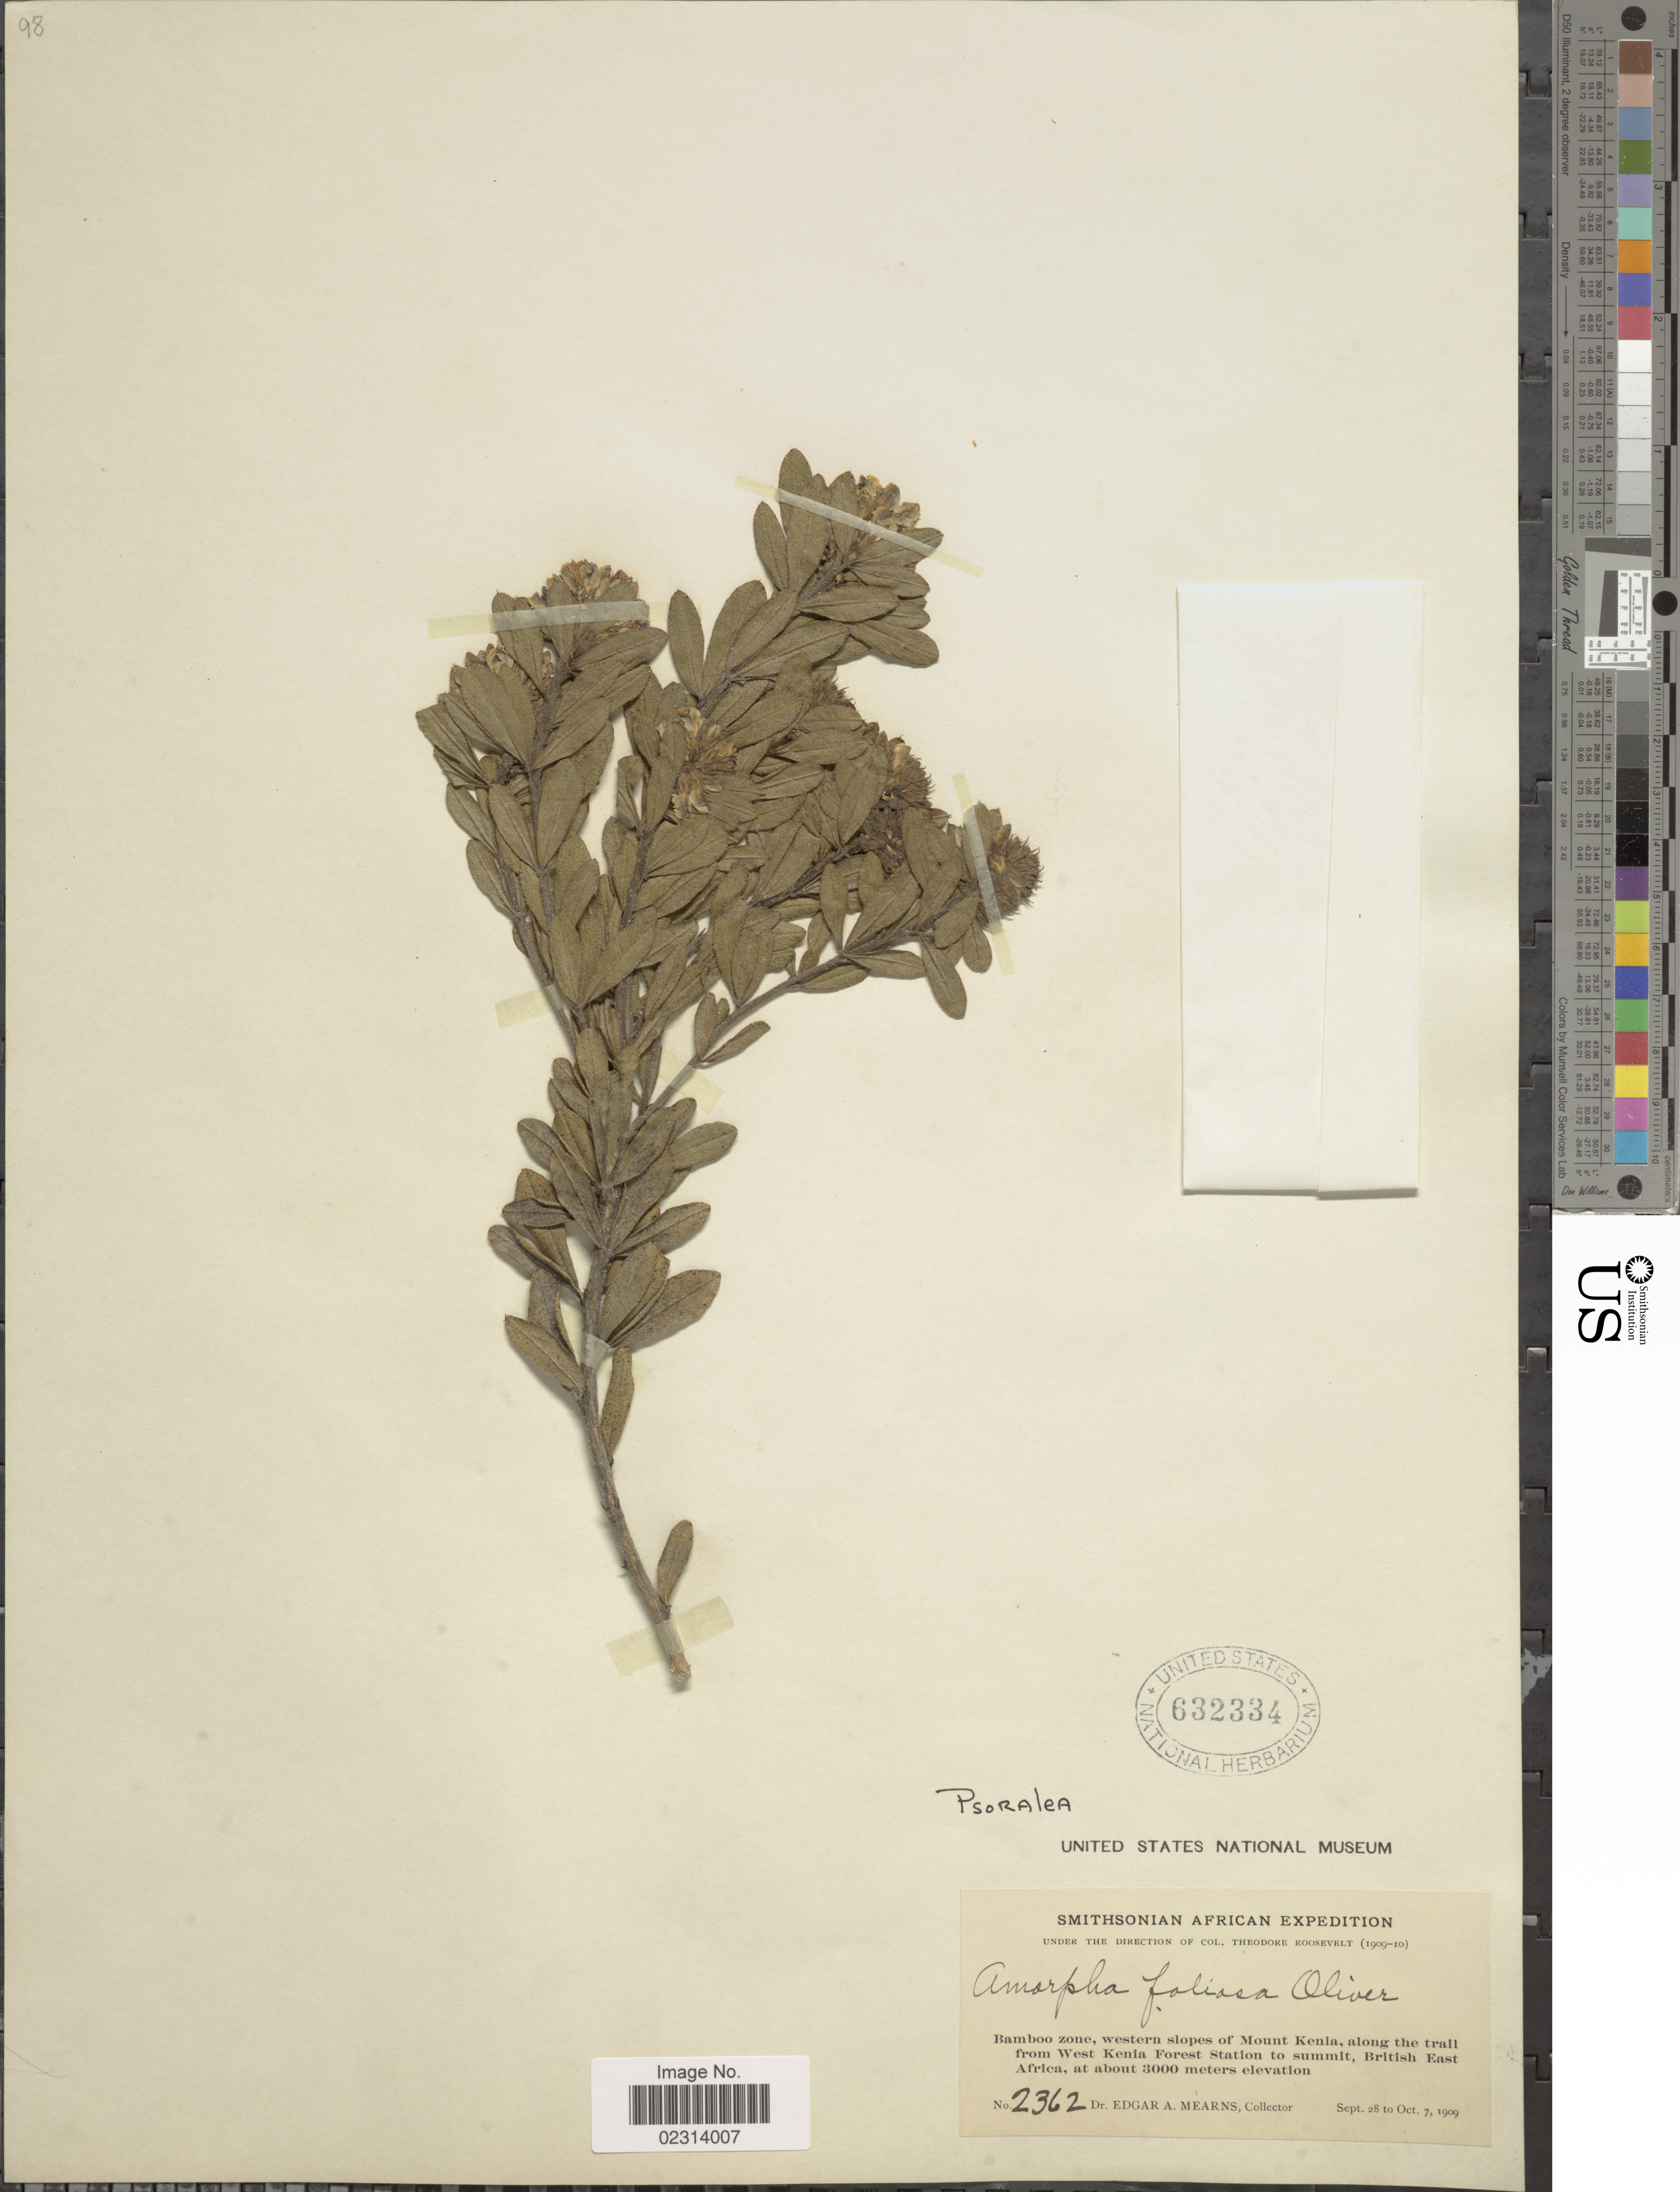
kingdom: Plantae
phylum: Tracheophyta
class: Magnoliopsida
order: Fabales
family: Fabaceae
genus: Otholobium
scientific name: Otholobium foliosum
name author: (Oliv.) C.H. Stirt.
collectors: E. A. Mearns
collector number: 2362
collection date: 1909-09-28/1909-10-07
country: Kenya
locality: Bamboo zone, western slopes of Mount kenia, along the trail from West kenia Forest Station to summit, British East Africa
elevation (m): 3000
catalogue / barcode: US 632334